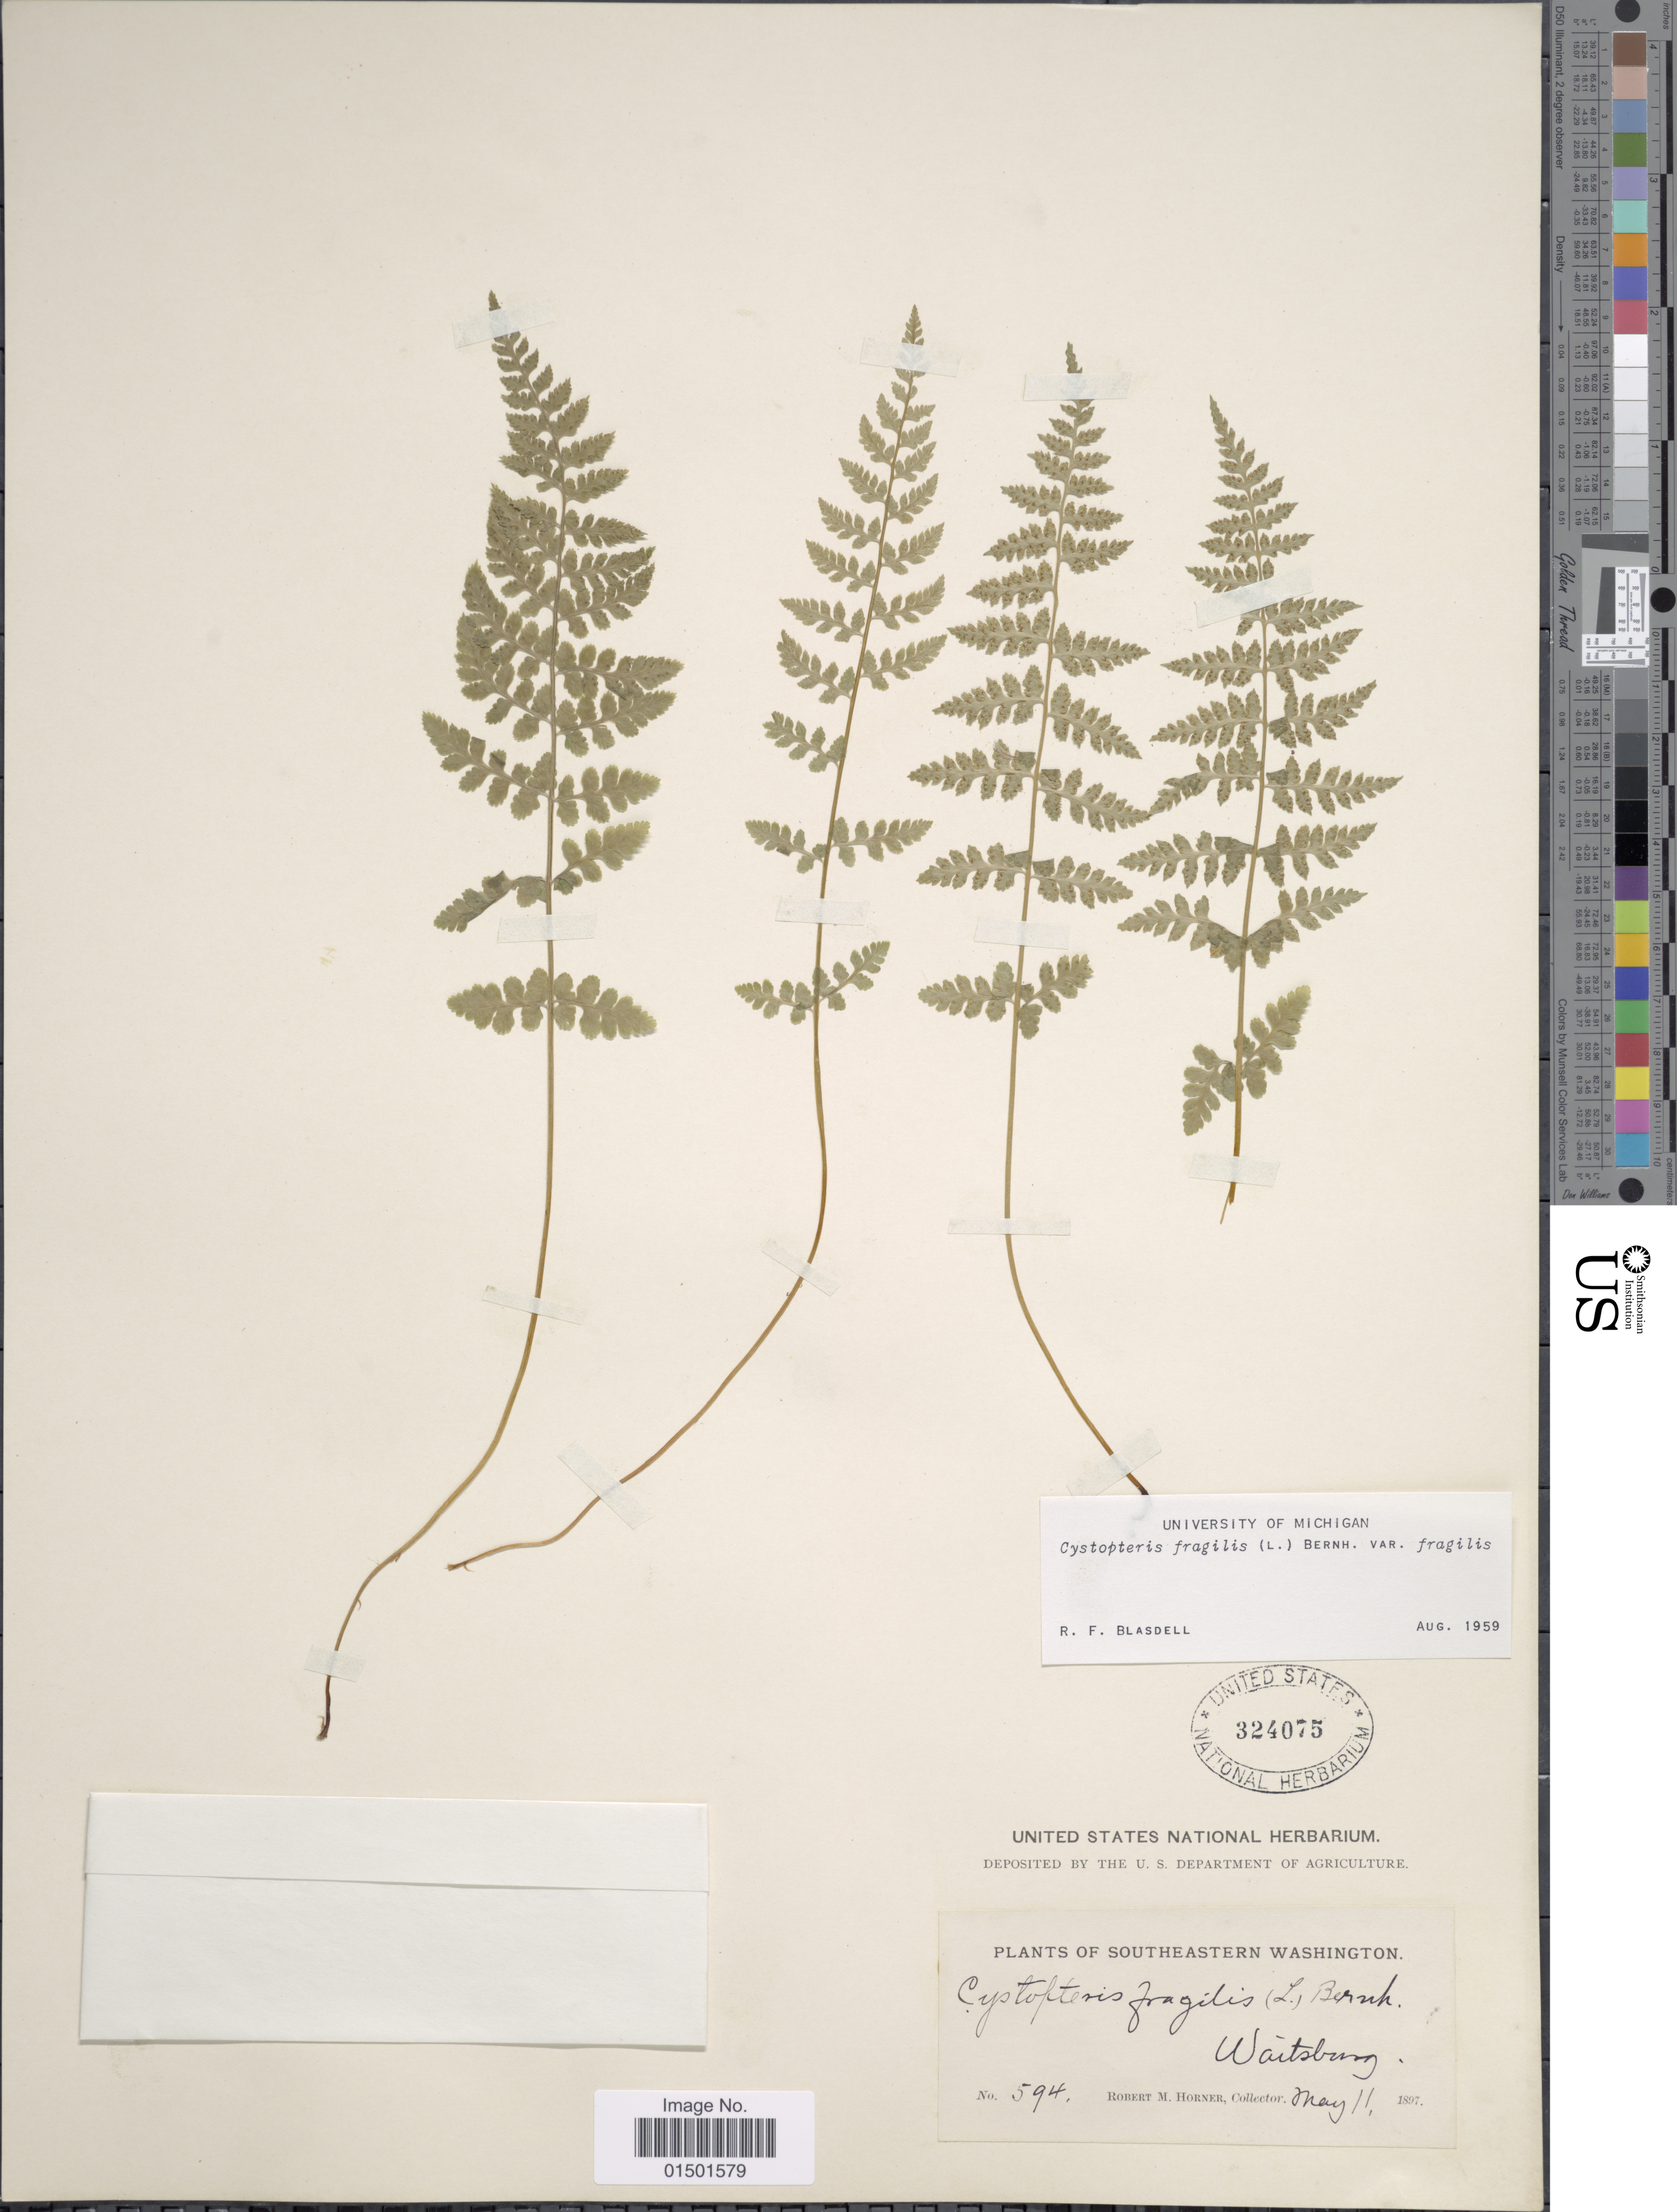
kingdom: Plantae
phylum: Tracheophyta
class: Polypodiopsida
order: Polypodiales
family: Cystopteridaceae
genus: Cystopteris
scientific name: Cystopteris fragilis var. fragilis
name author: (L.) Bernh.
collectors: R. Horner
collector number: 594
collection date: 1897-05-11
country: United States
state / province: Washington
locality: Southeastern Washington. Waitsburg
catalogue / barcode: US 324075